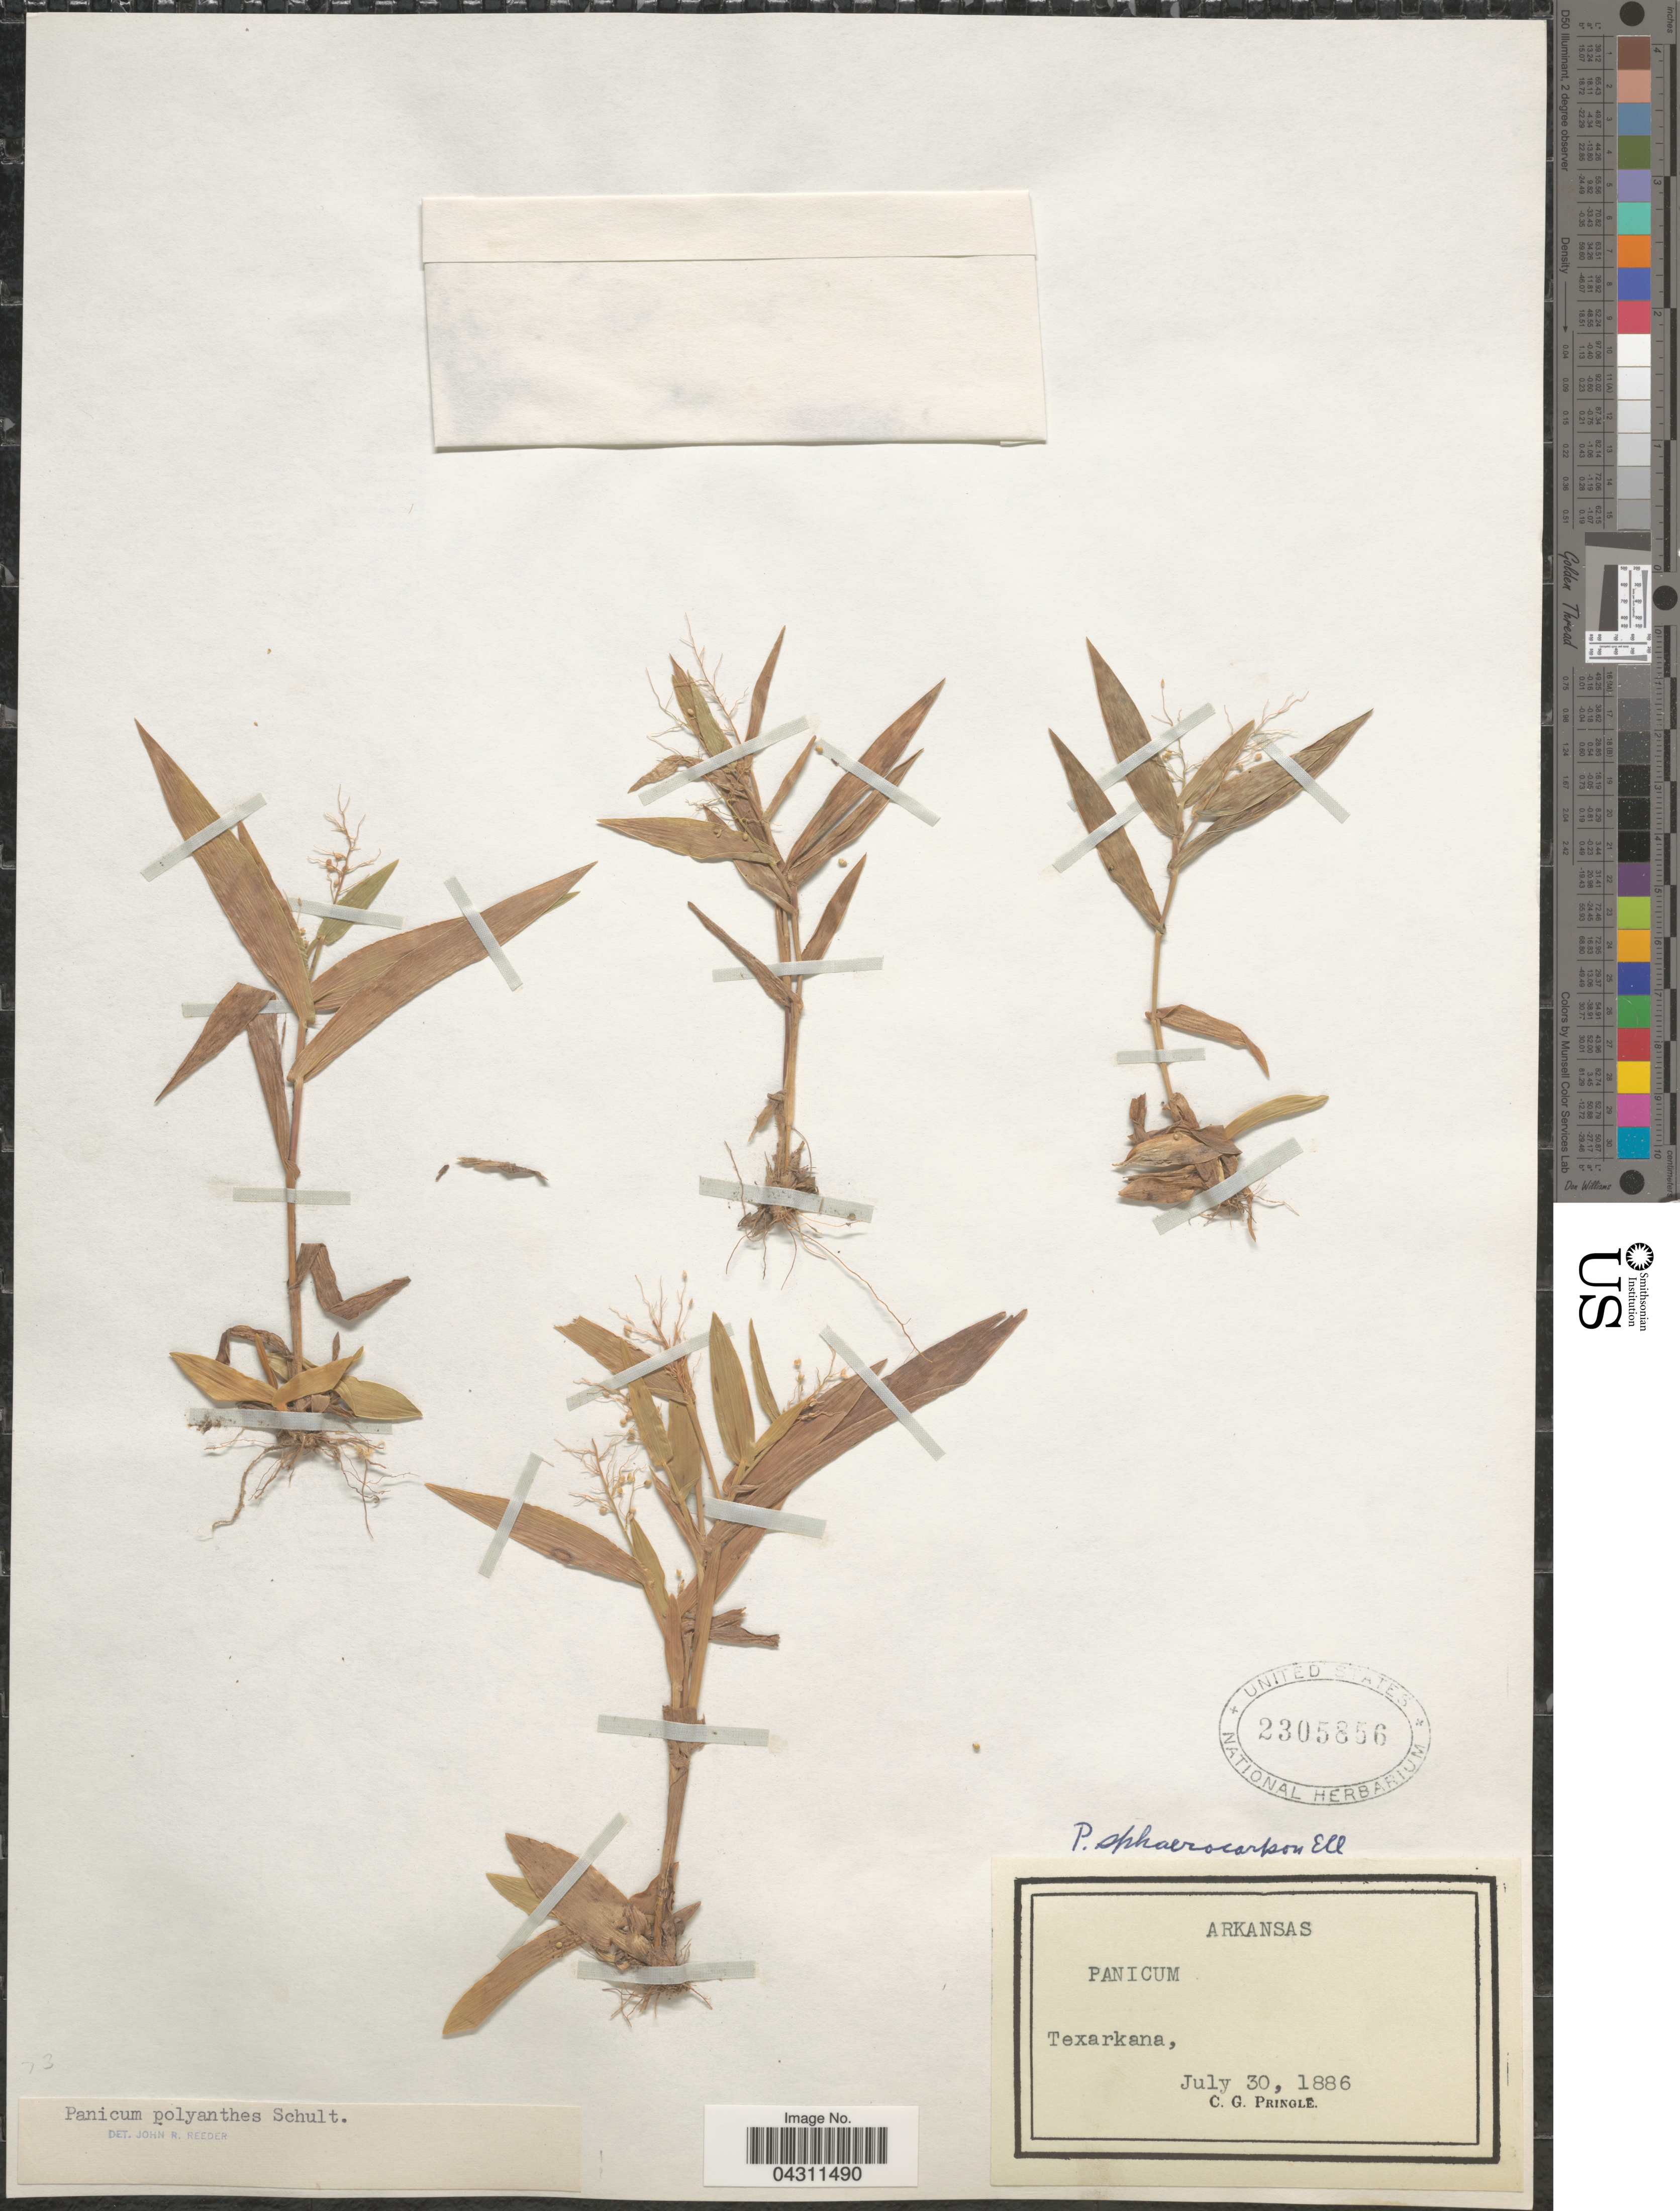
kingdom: Plantae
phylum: Tracheophyta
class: Liliopsida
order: Poales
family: Poaceae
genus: Dichanthelium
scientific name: Dichanthelium sphaerocarpon var. sphaerocarpon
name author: (Elliott) Gould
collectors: C. G. Pringle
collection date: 1886-07-30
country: United States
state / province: Arkansas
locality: Texarkana.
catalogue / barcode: US 2305856